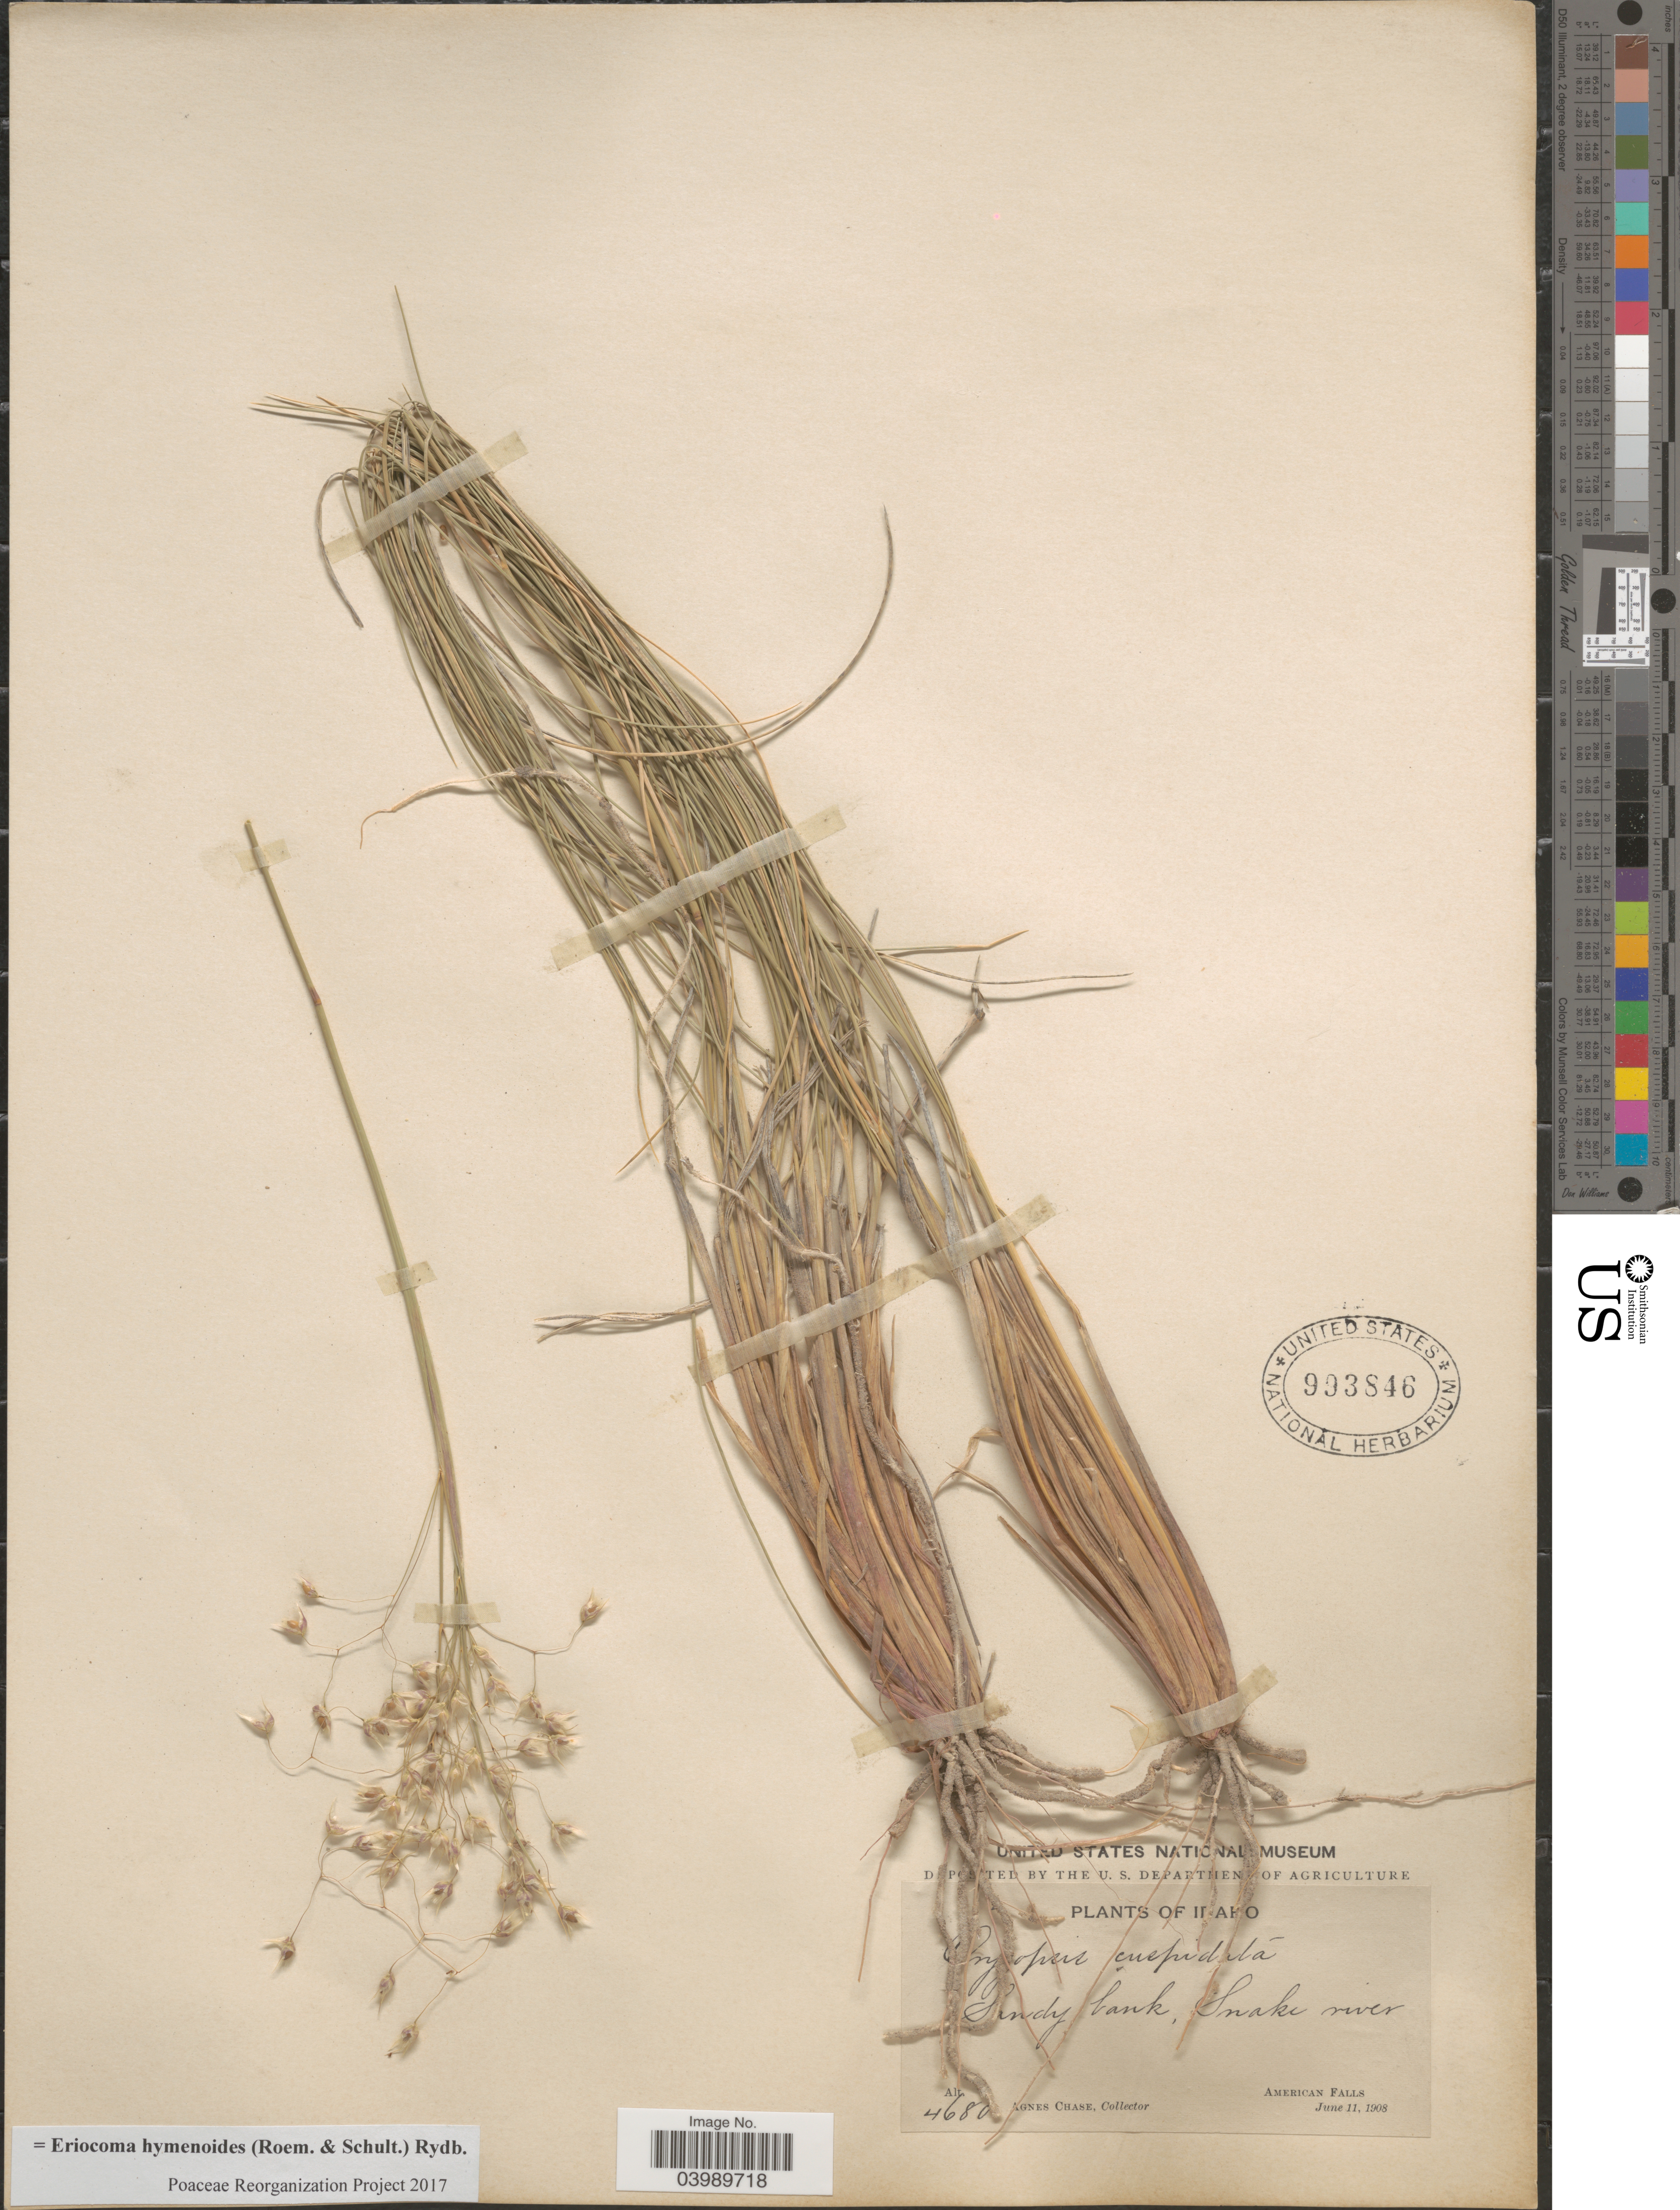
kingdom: Plantae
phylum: Tracheophyta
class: Liliopsida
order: Poales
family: Poaceae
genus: Eriocoma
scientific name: Eriocoma hymenoides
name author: (Roem. & Schult.) Rydb.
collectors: A. Chase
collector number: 4680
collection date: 1908-06-11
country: United States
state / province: Idaho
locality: Sandy bank, Snake river. American Falls.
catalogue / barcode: US 993846